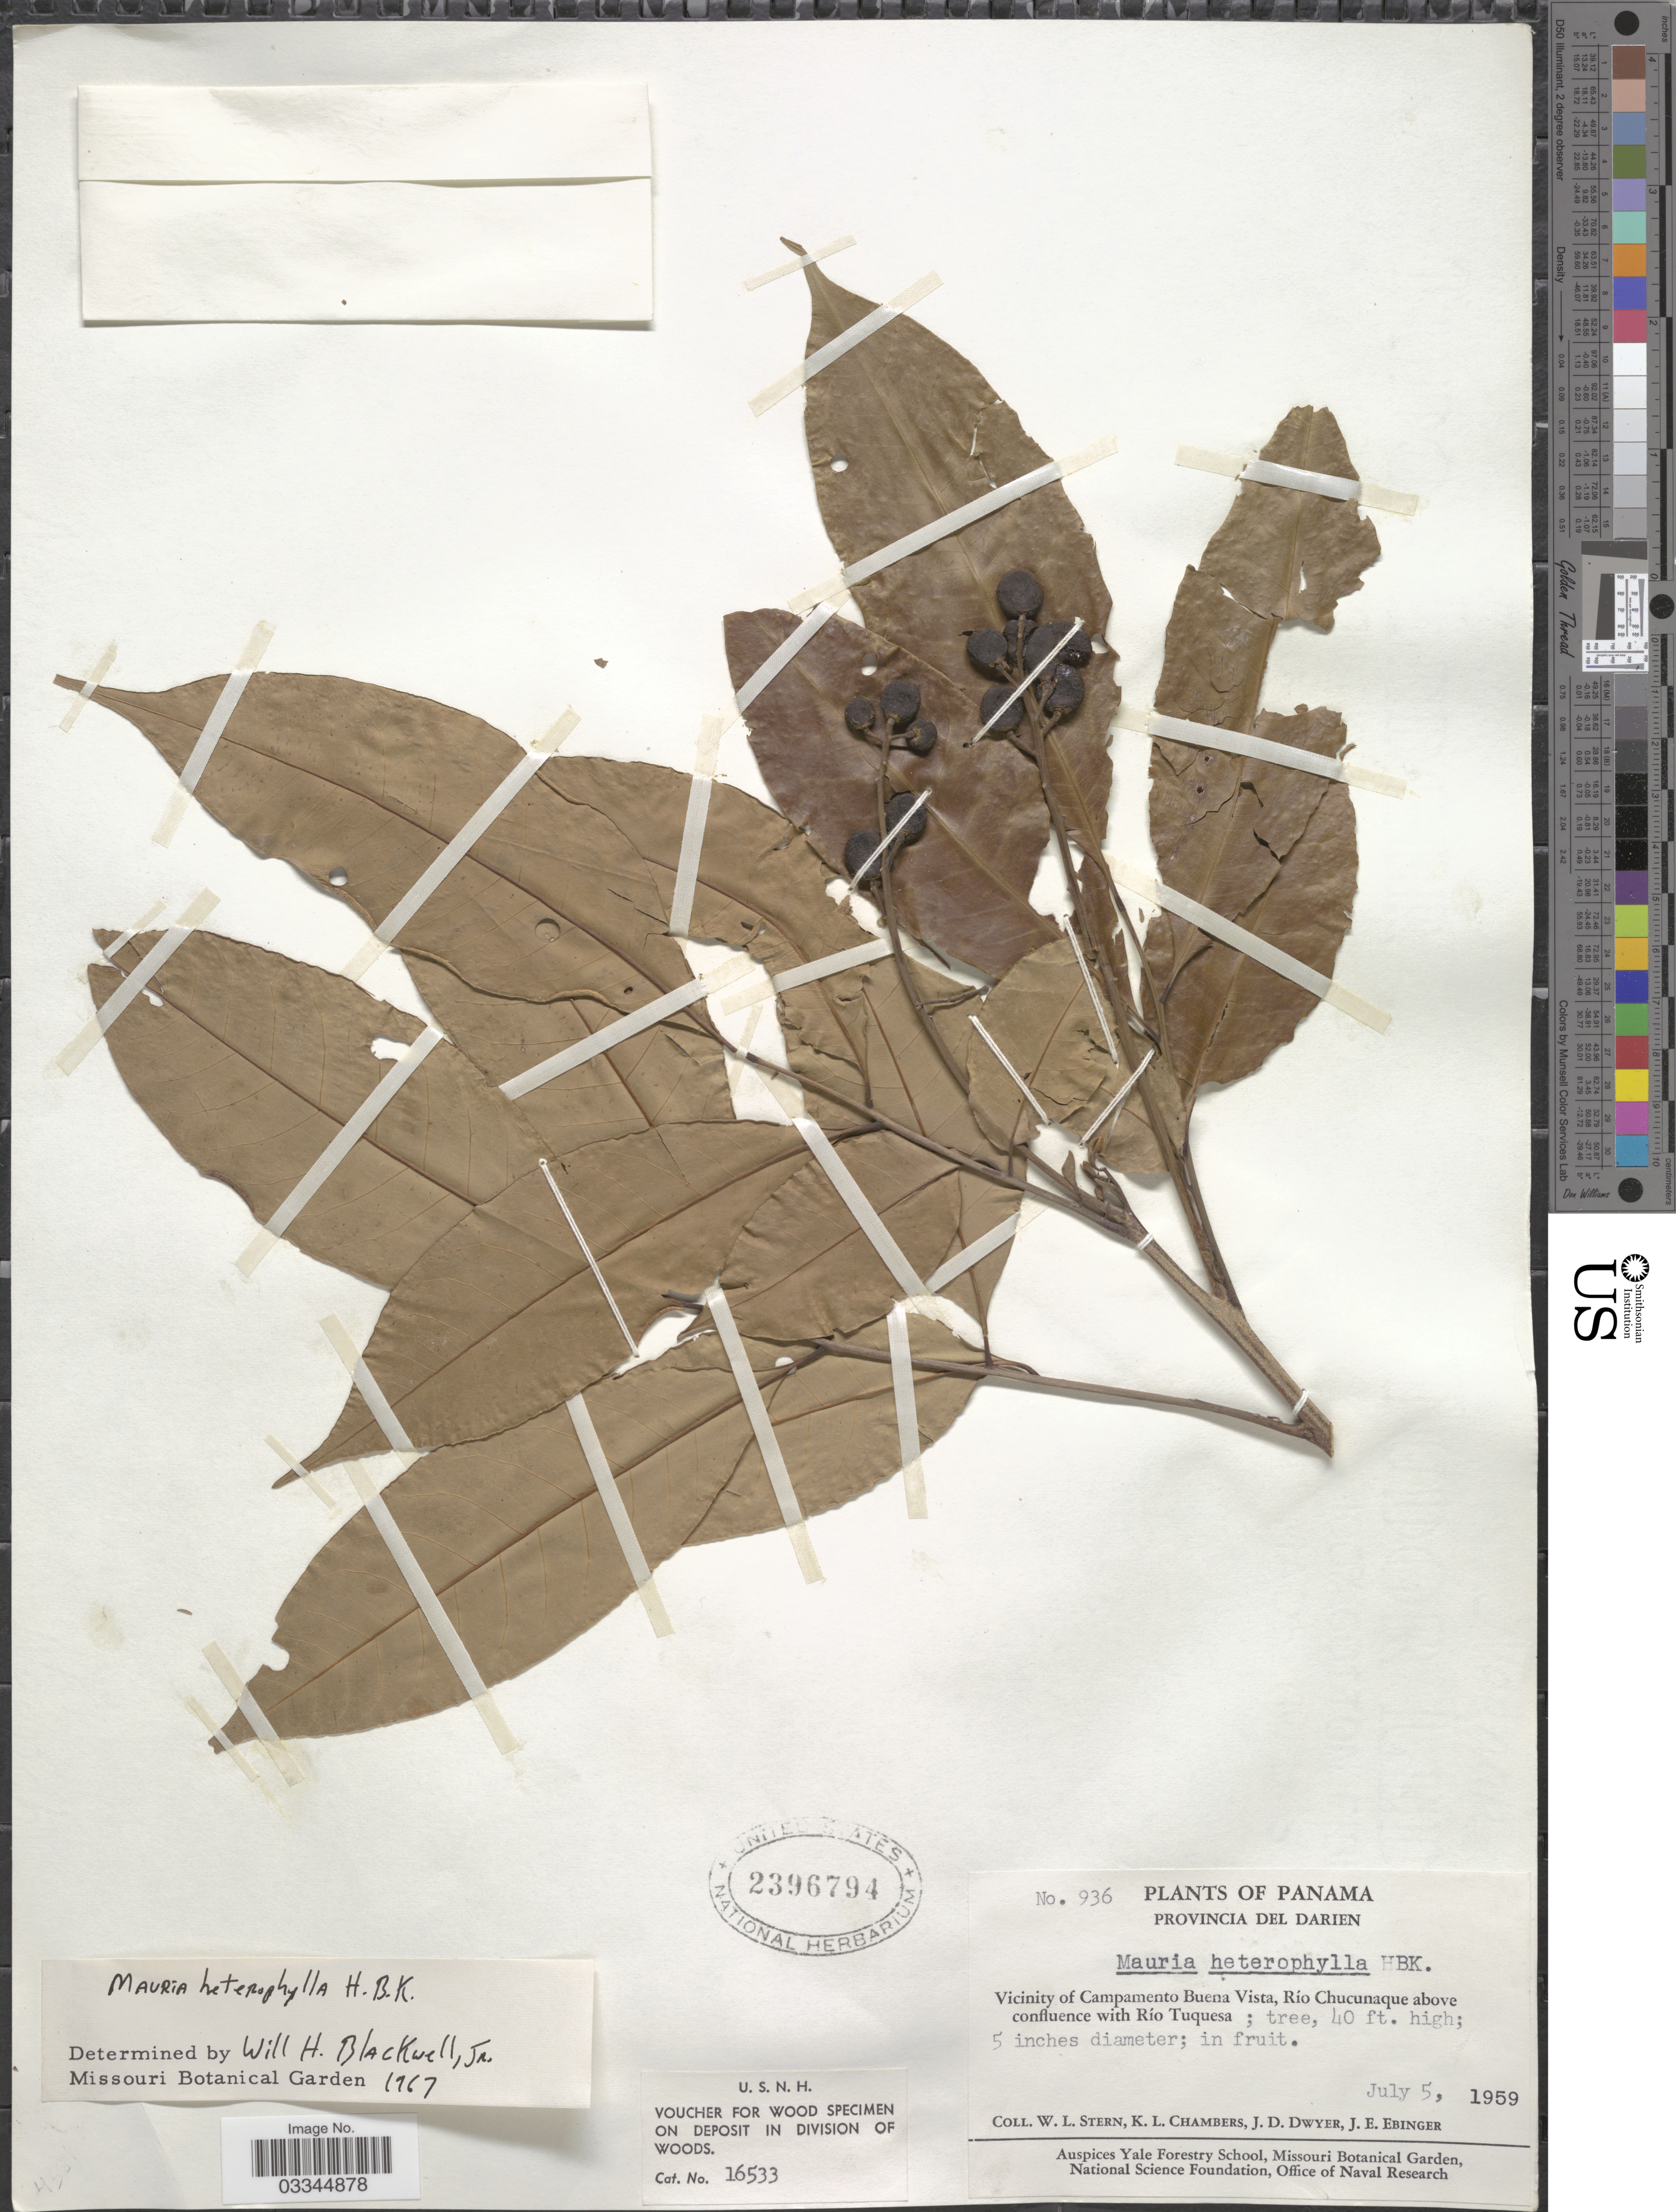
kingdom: Plantae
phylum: Tracheophyta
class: Magnoliopsida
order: Sapindales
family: Anacardiaceae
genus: Mauria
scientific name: Mauria heterophylla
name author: Kunth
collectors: W. L. Stern, K. Chambers, J. D. Dwyer & J. Ebinger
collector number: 936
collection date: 1959-07-05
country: Panama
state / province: Darién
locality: Vicinity of Campamento Buena Vista, Río Chucunaque above confluence with Río Tuquesa.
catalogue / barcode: US 2396794